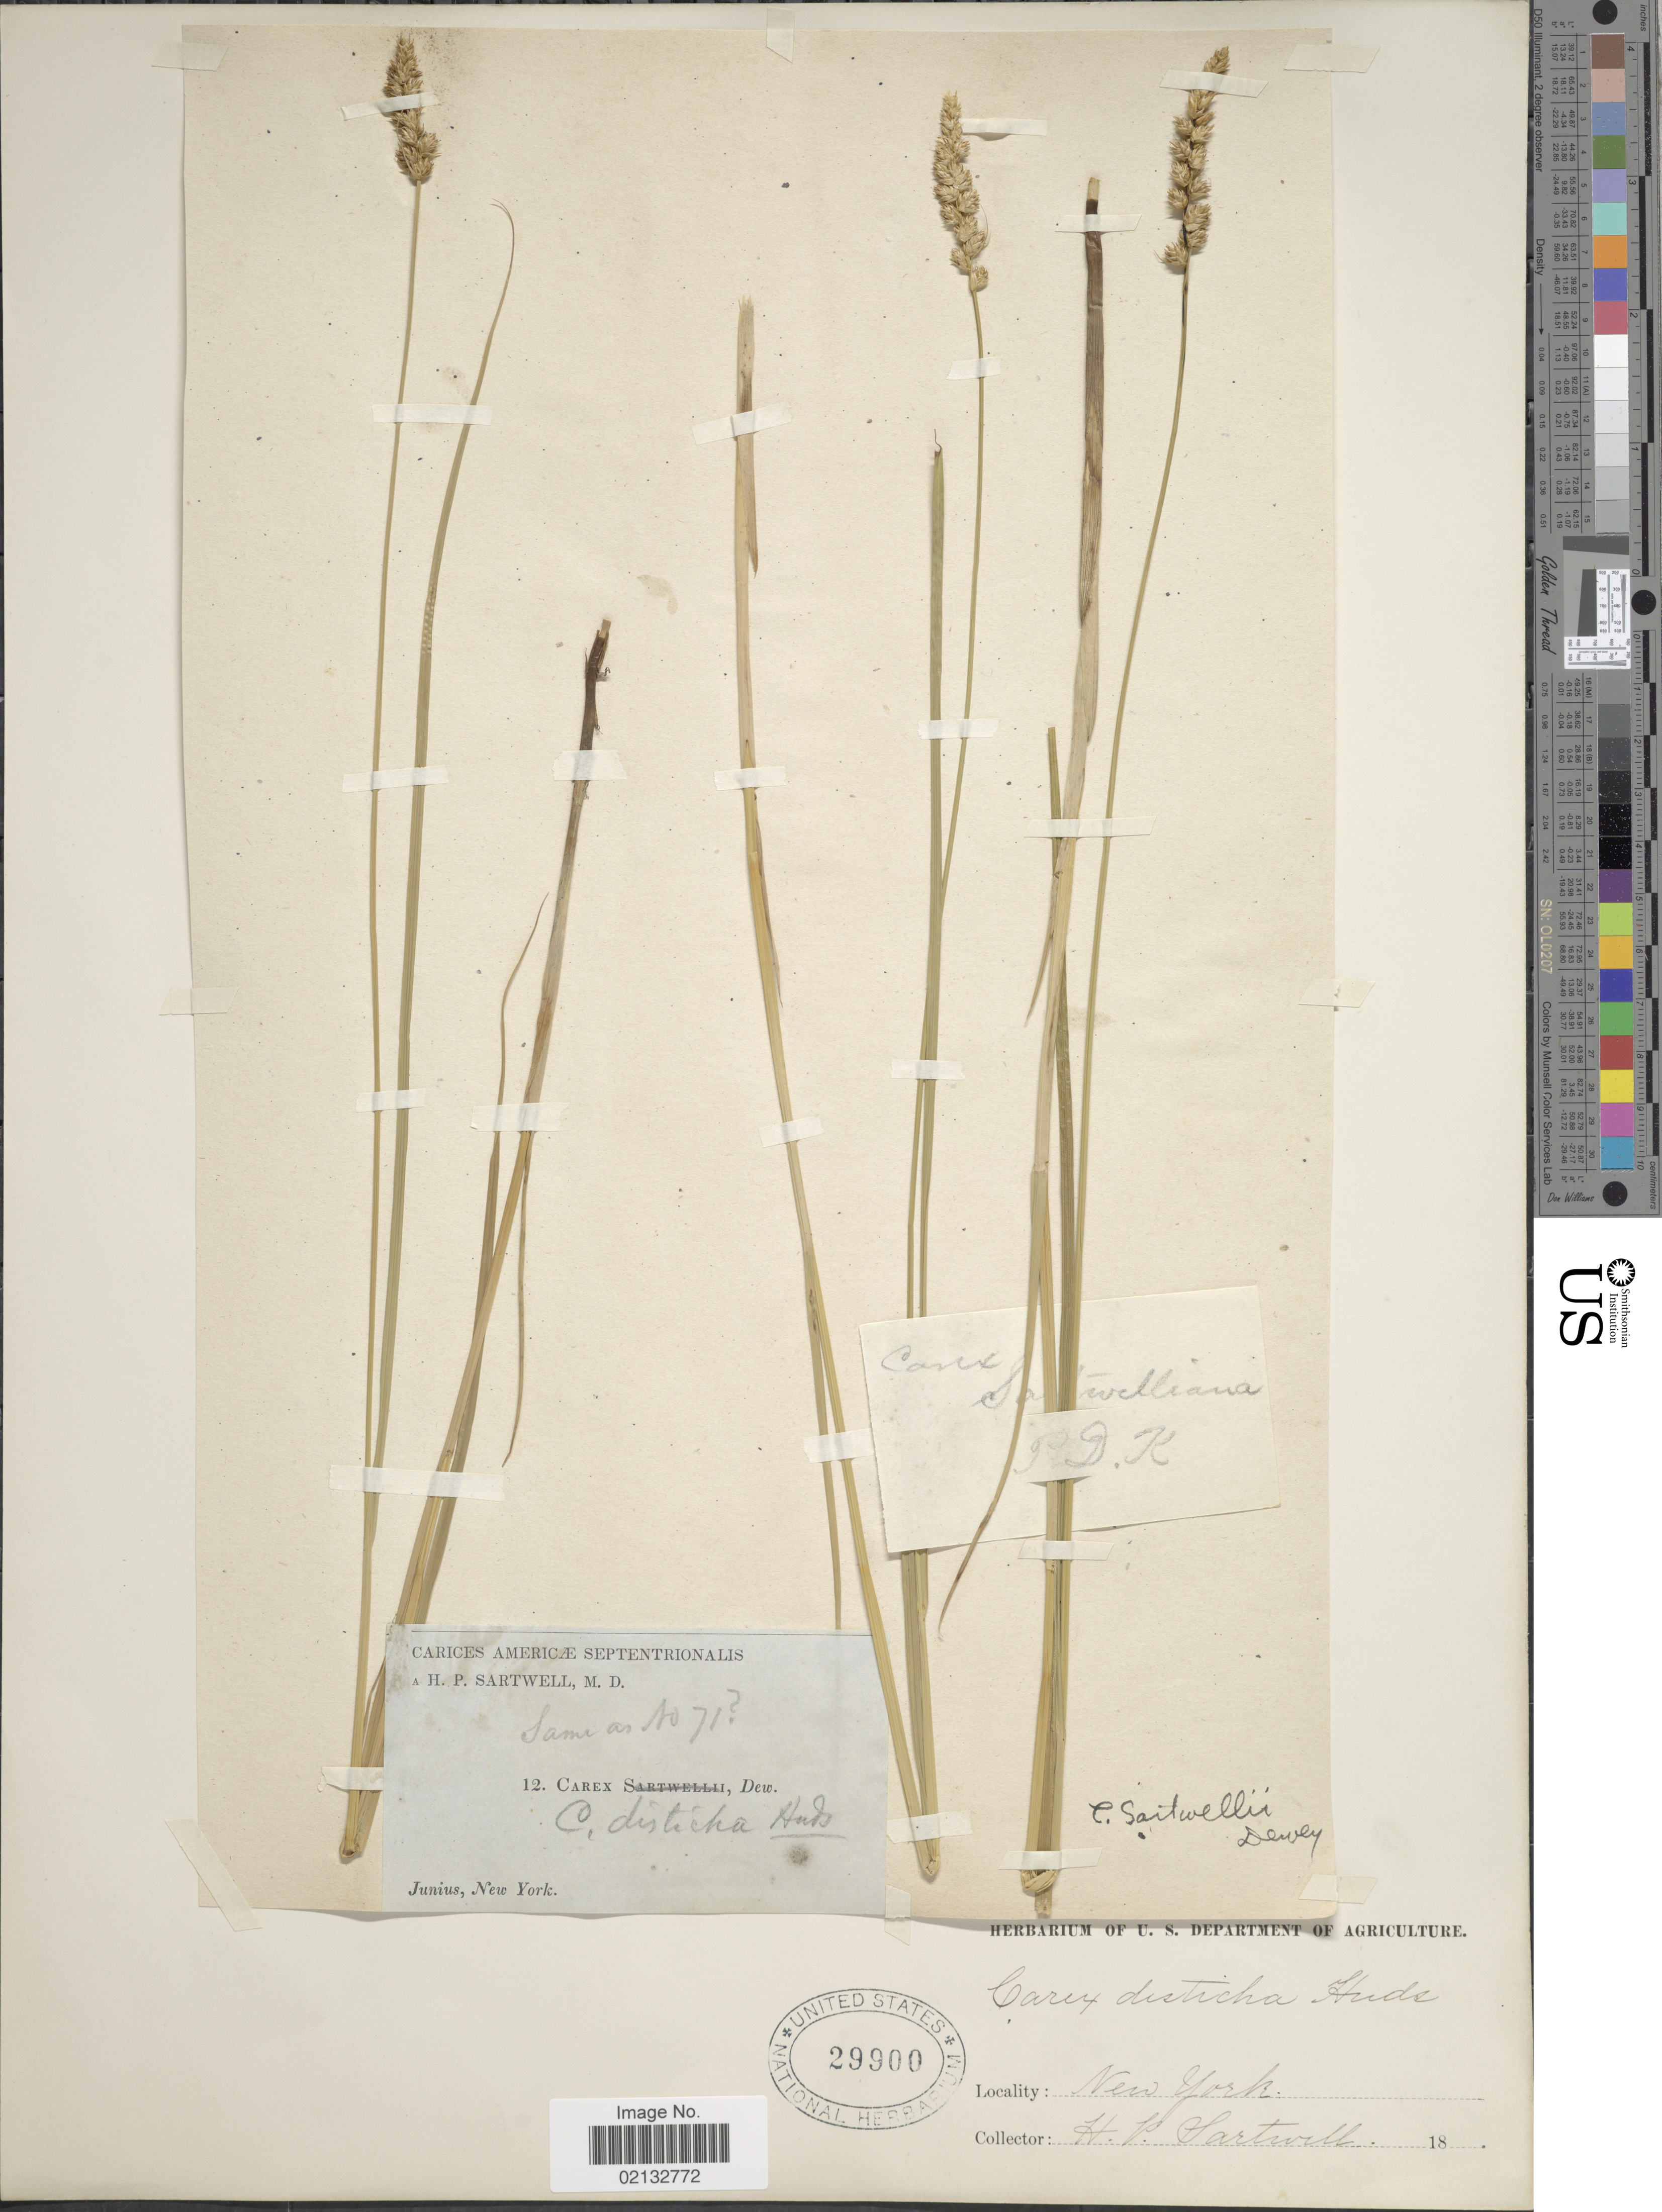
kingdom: Plantae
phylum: Tracheophyta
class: Liliopsida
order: Poales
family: Cyperaceae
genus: Carex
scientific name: Carex sartwellii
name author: Dewey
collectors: H. P. Sartwell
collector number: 12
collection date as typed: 18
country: United States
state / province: New York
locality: Junius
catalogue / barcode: US 29900